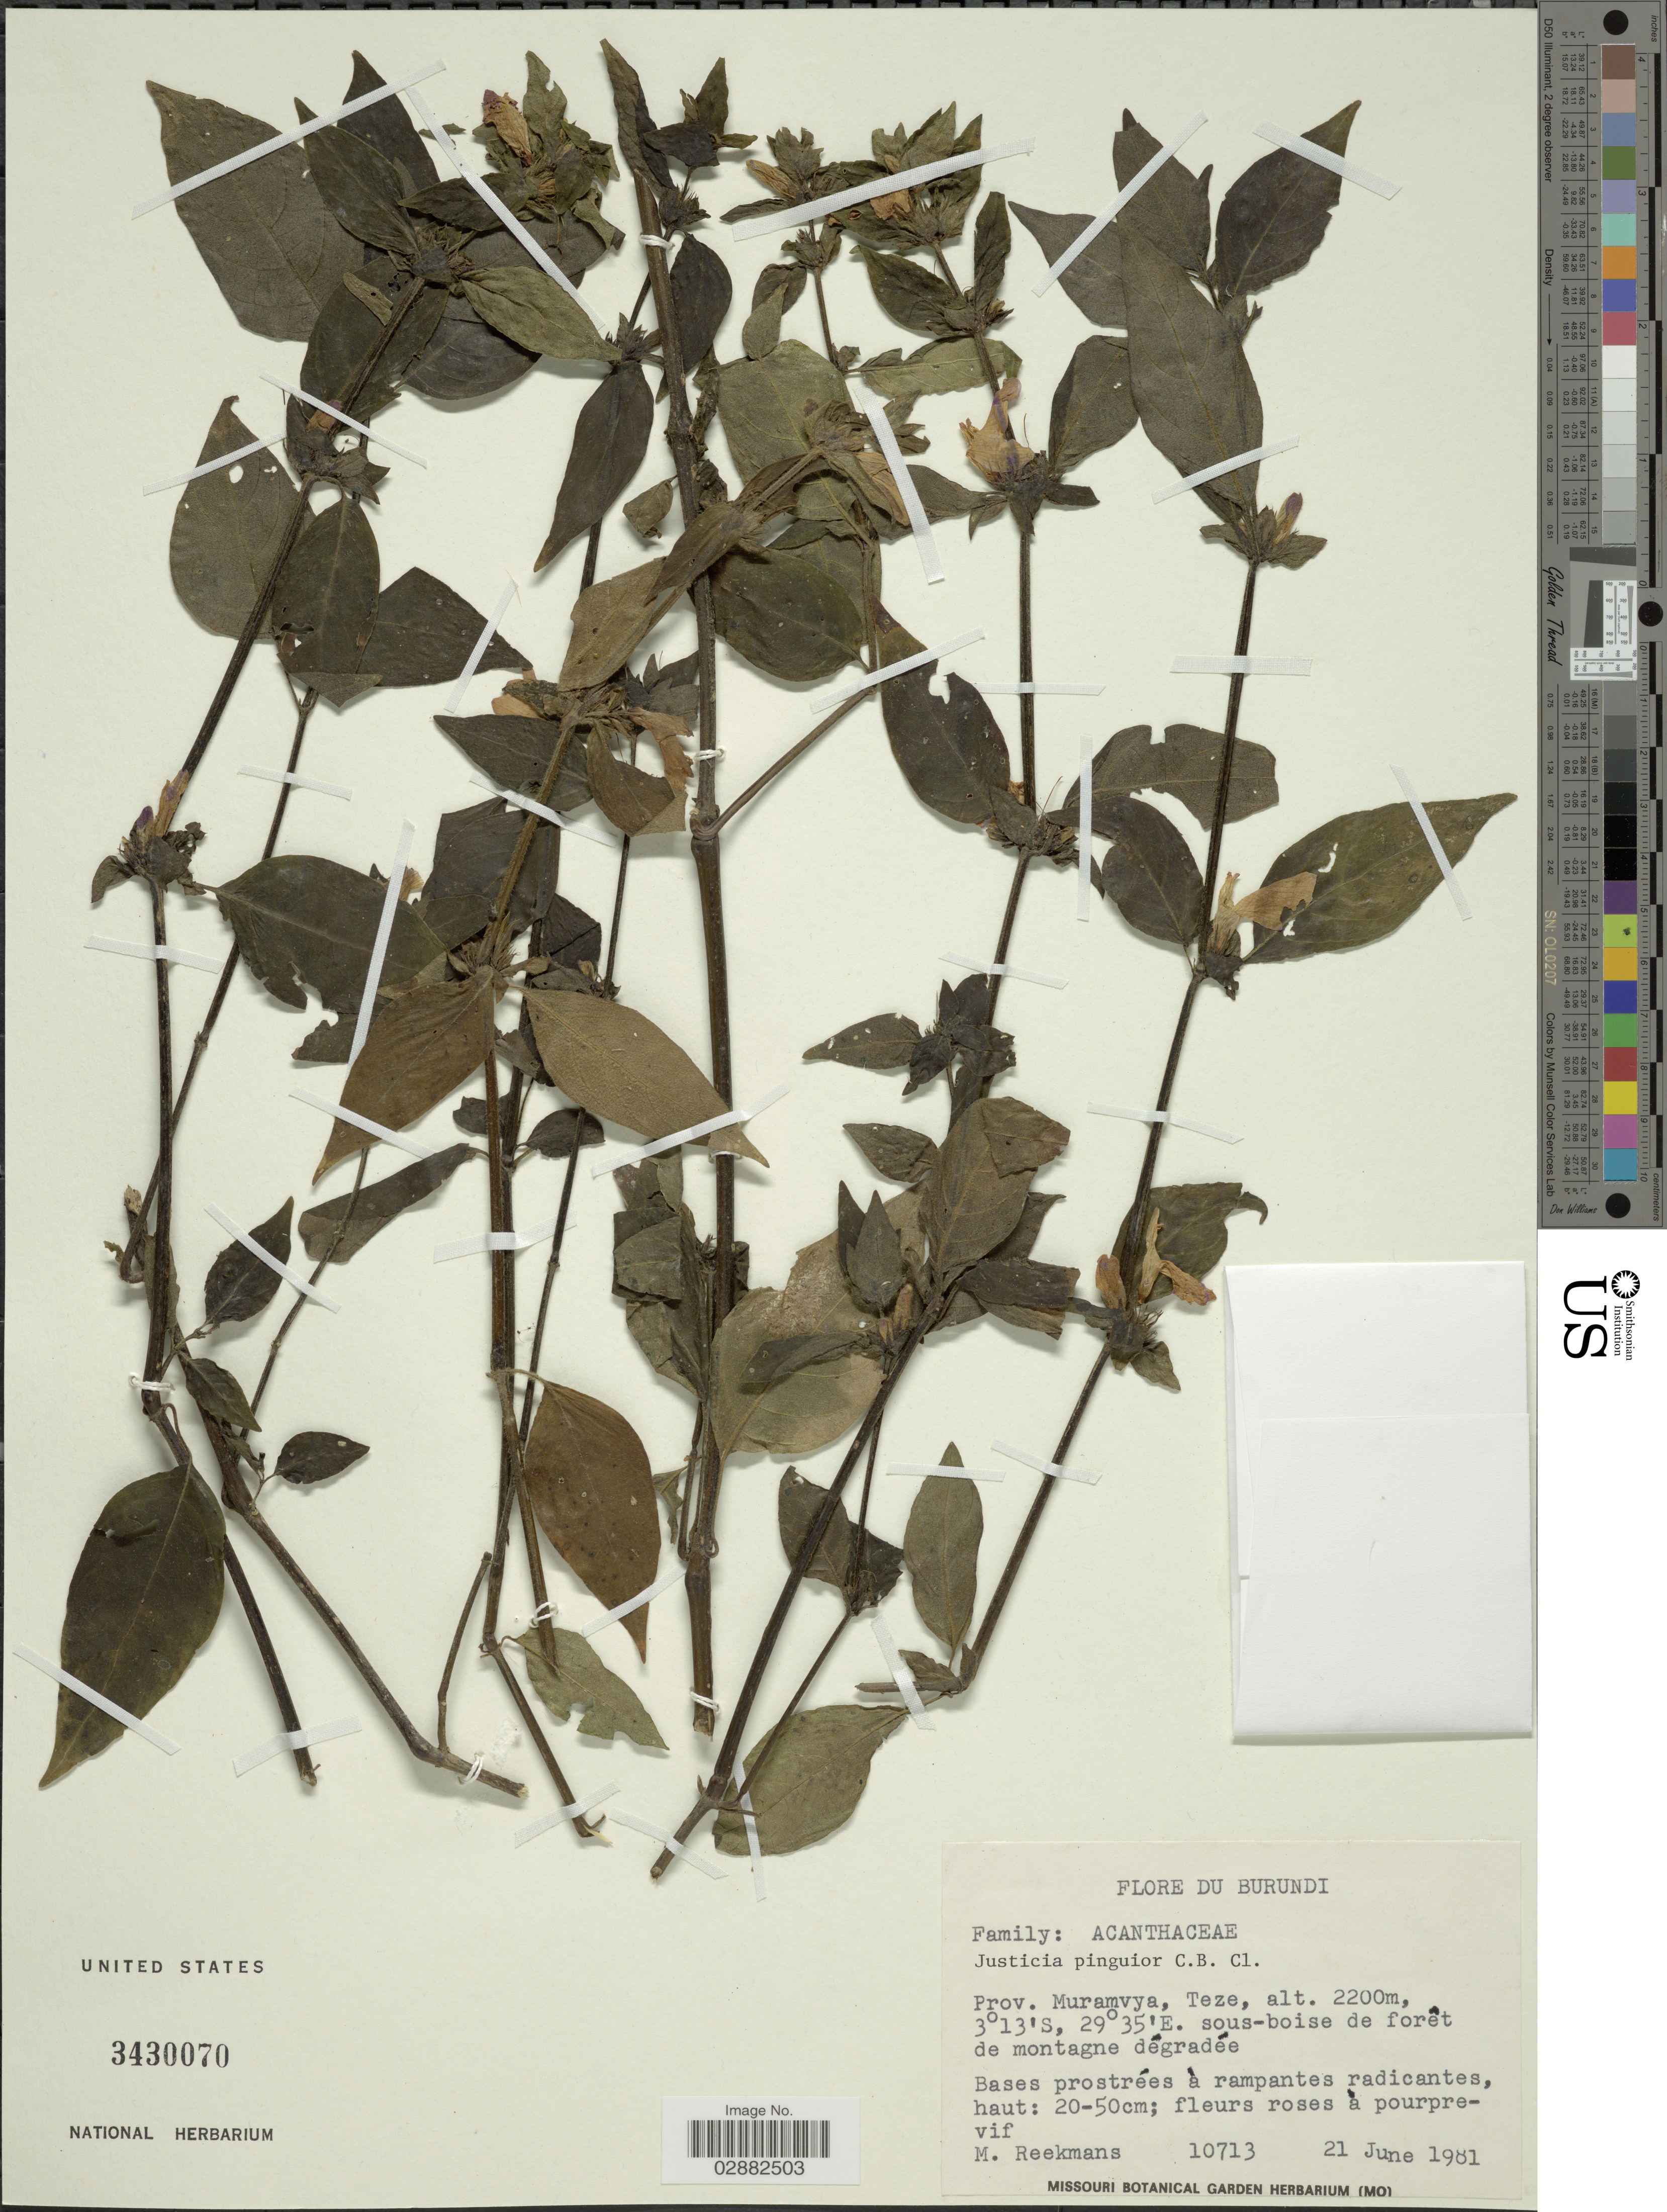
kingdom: Plantae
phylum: Tracheophyta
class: Magnoliopsida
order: Lamiales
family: Acanthaceae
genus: Justicia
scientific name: Justicia pinguior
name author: C.B. Clarke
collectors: M. Reekmans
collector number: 10713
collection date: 1981-06-21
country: Burundi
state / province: Muramvya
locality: Prov. Muramvya, Teze.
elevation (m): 2200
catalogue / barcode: US 3430070